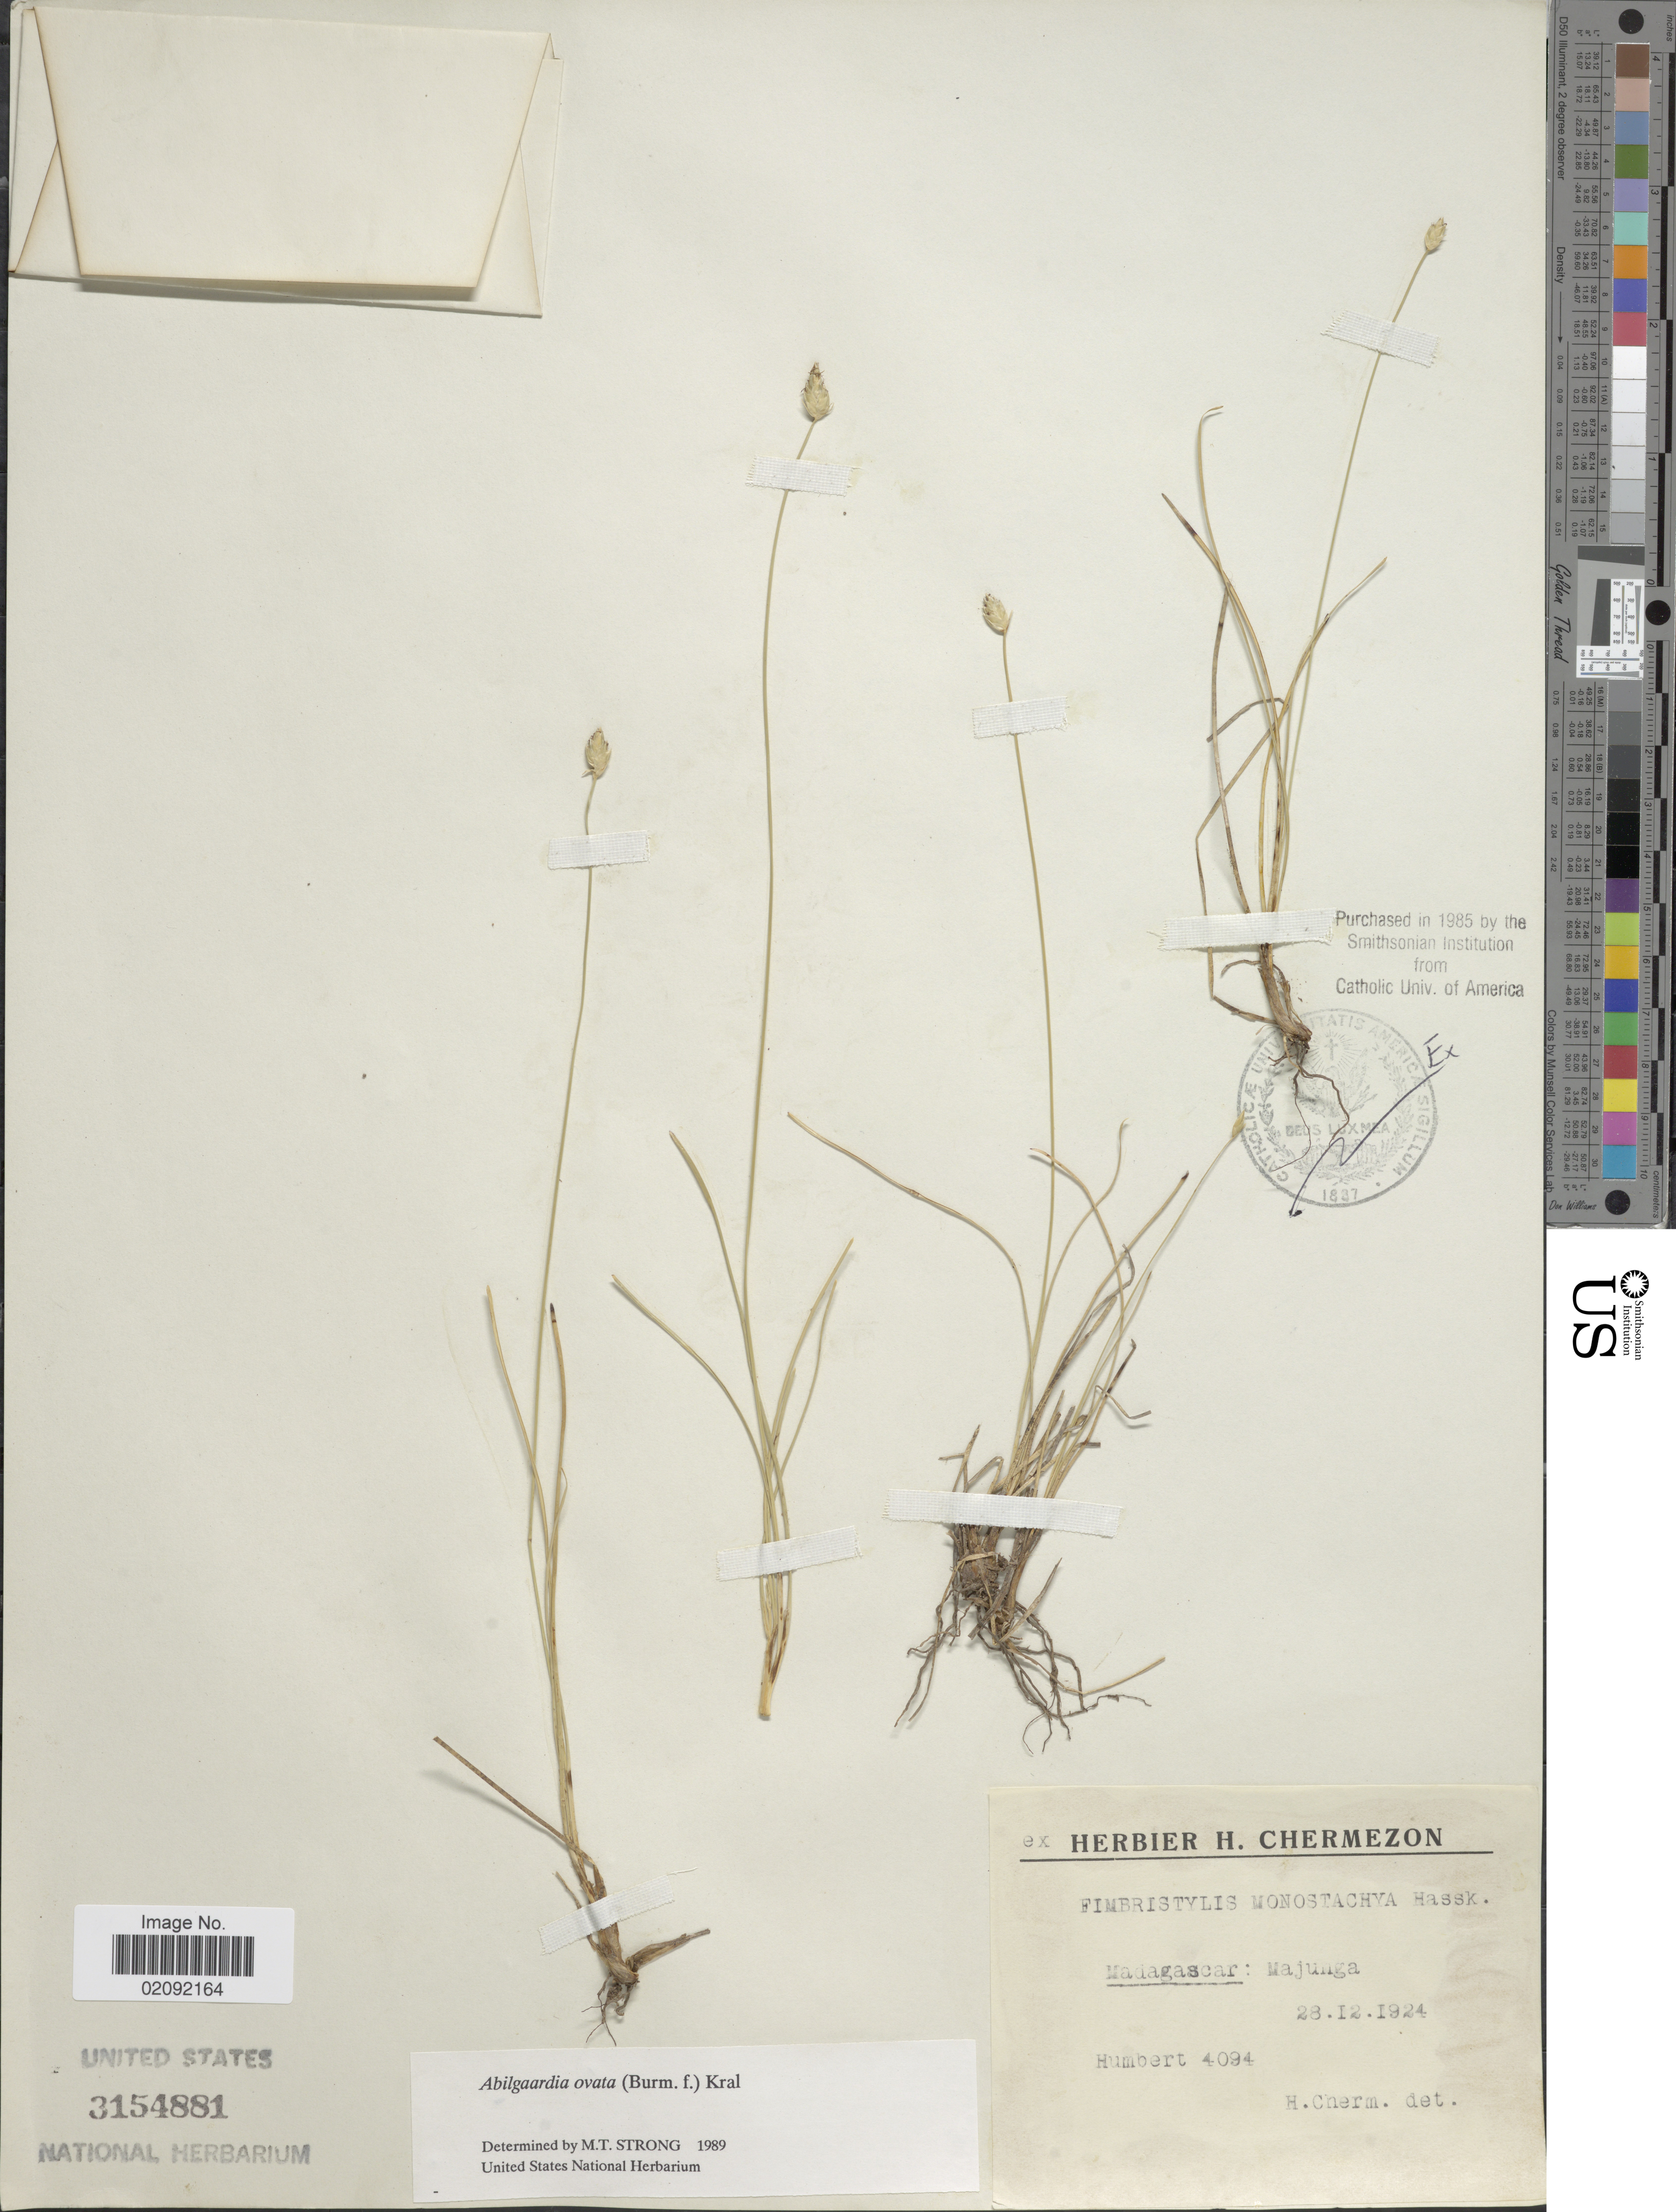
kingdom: Plantae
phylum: Tracheophyta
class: Liliopsida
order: Poales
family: Cyperaceae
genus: Abildgaardia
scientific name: Abildgaardia ovata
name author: (Burm. f.) Kral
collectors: -- Humbert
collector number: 4094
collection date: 1924-12-23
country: Madagascar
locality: Majunga.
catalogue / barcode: US 3154881